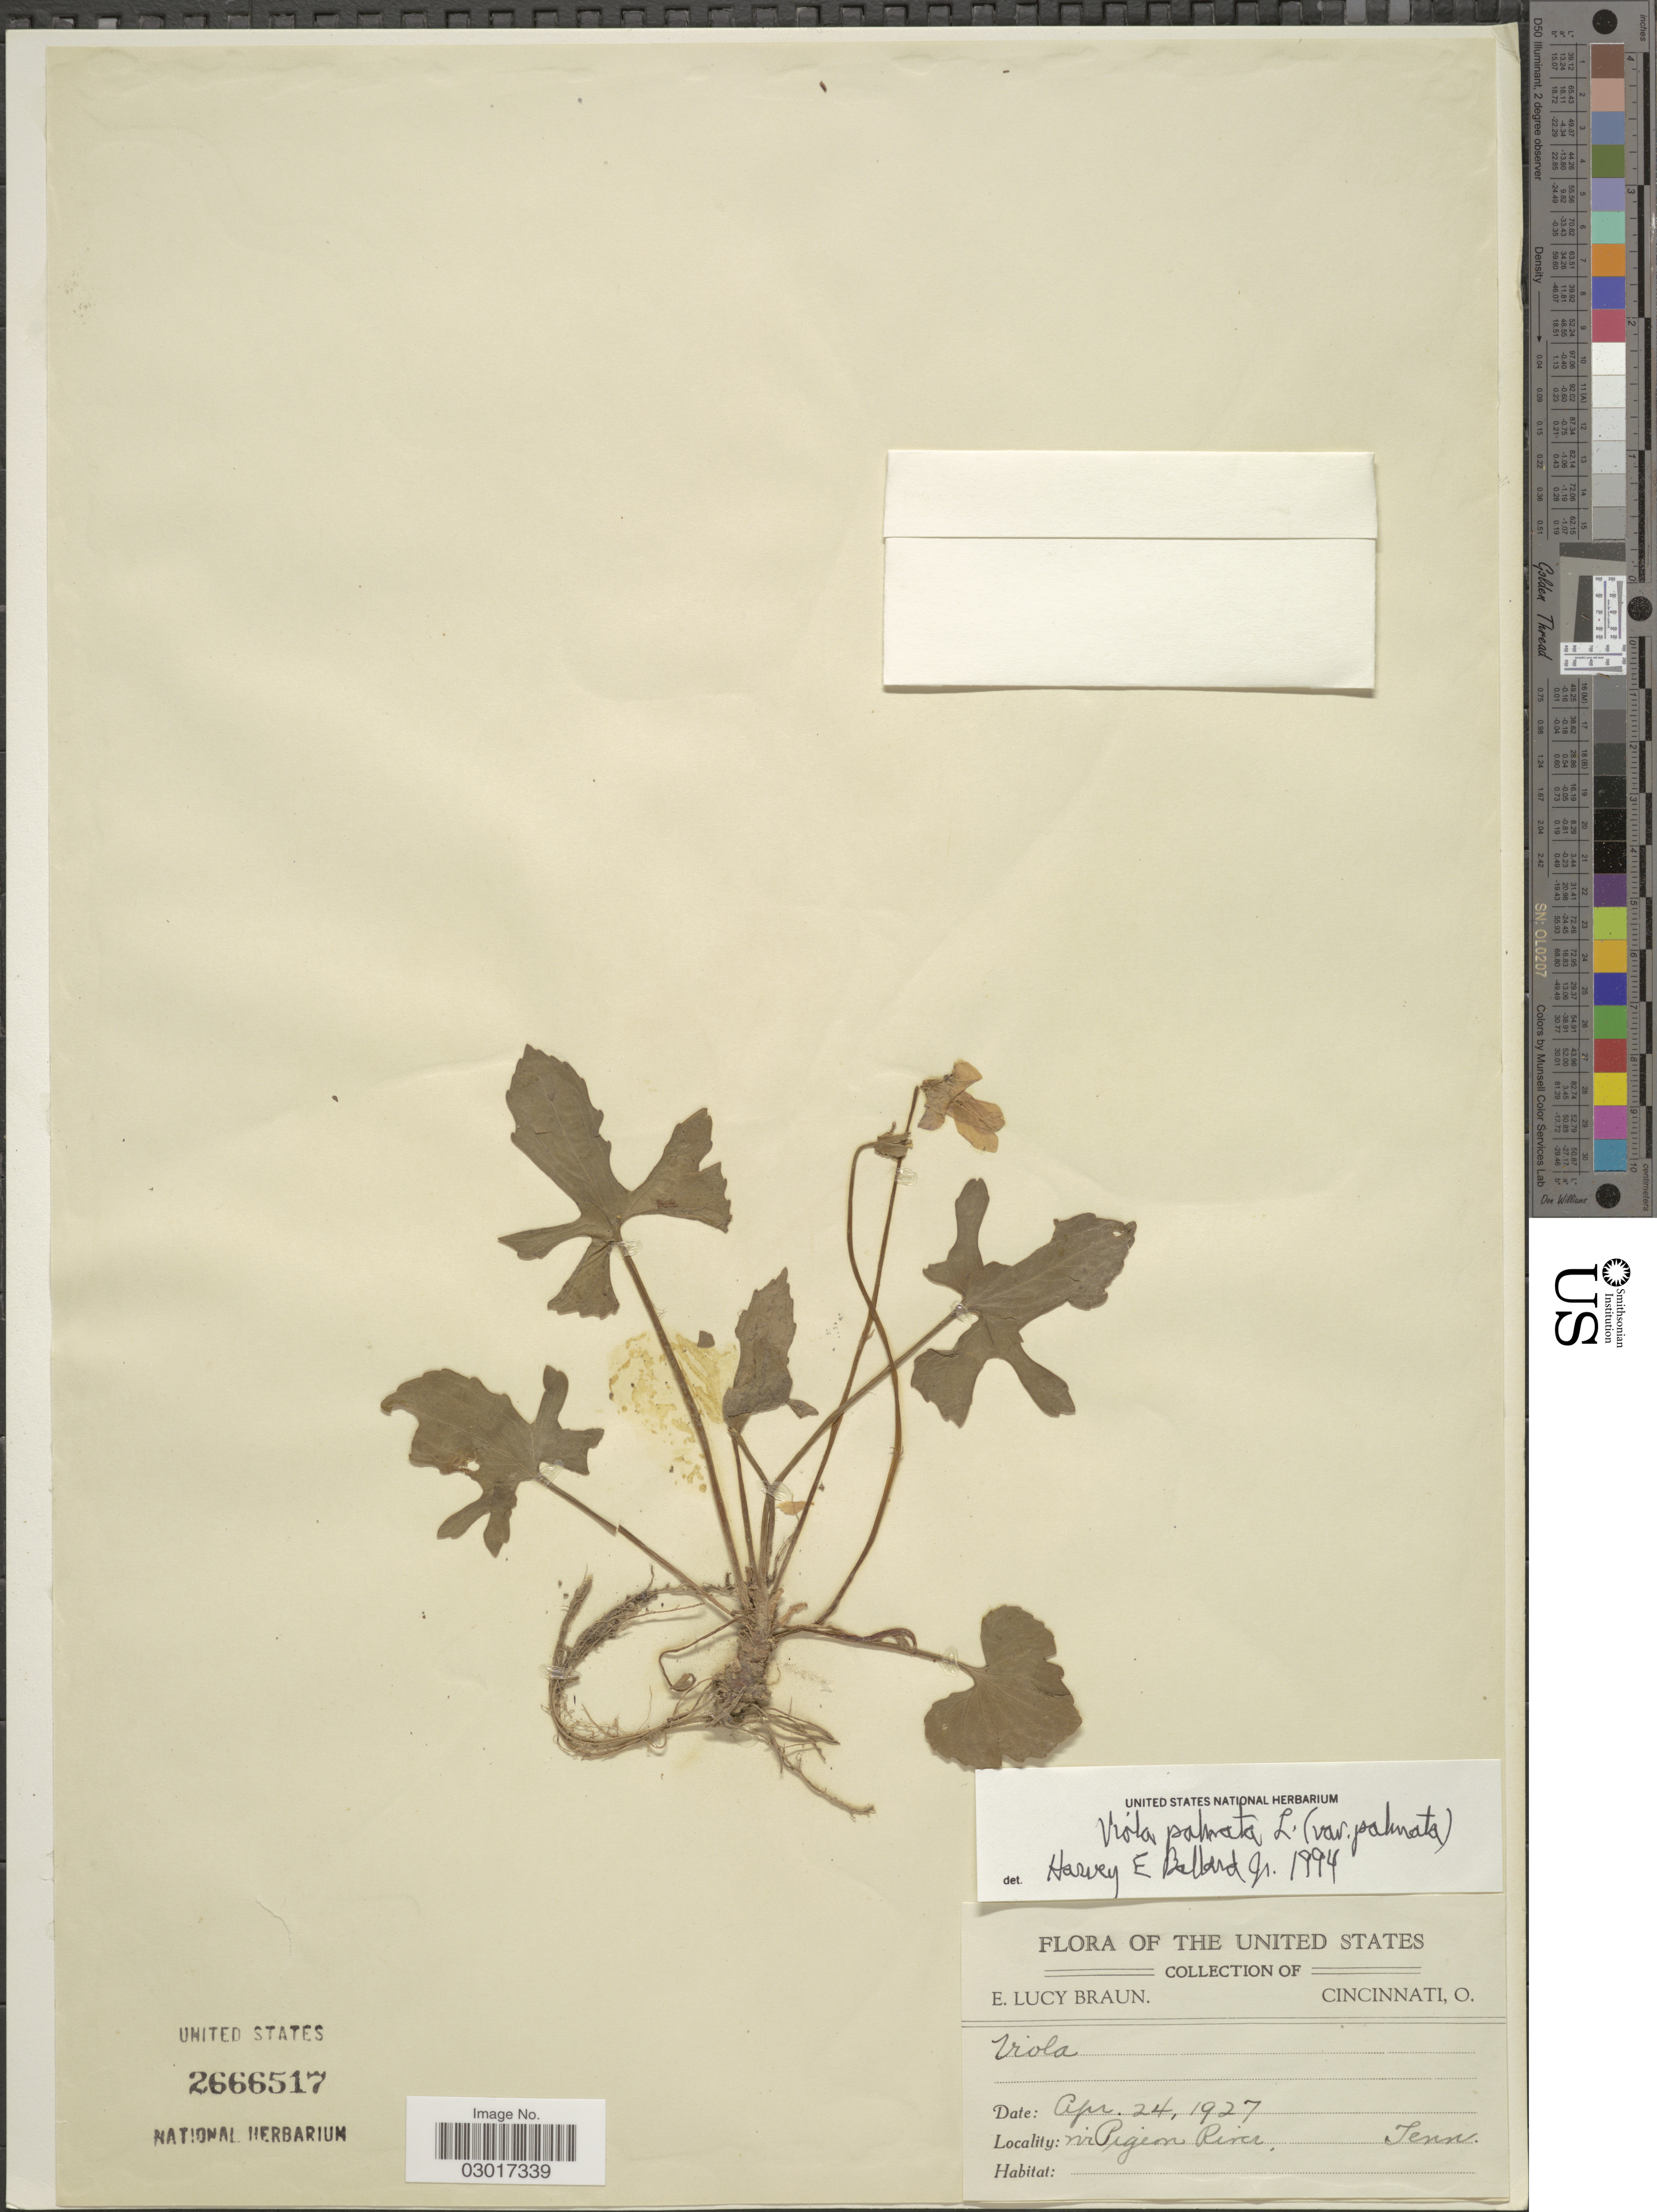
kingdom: Plantae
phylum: Tracheophyta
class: Magnoliopsida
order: Malpighiales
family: Violaceae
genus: Viola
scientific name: Viola triloba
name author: Schwein.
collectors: E. L. Braun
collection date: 1927-04-24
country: United States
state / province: Tennessee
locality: Nr Pigeon River.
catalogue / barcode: US 2666517